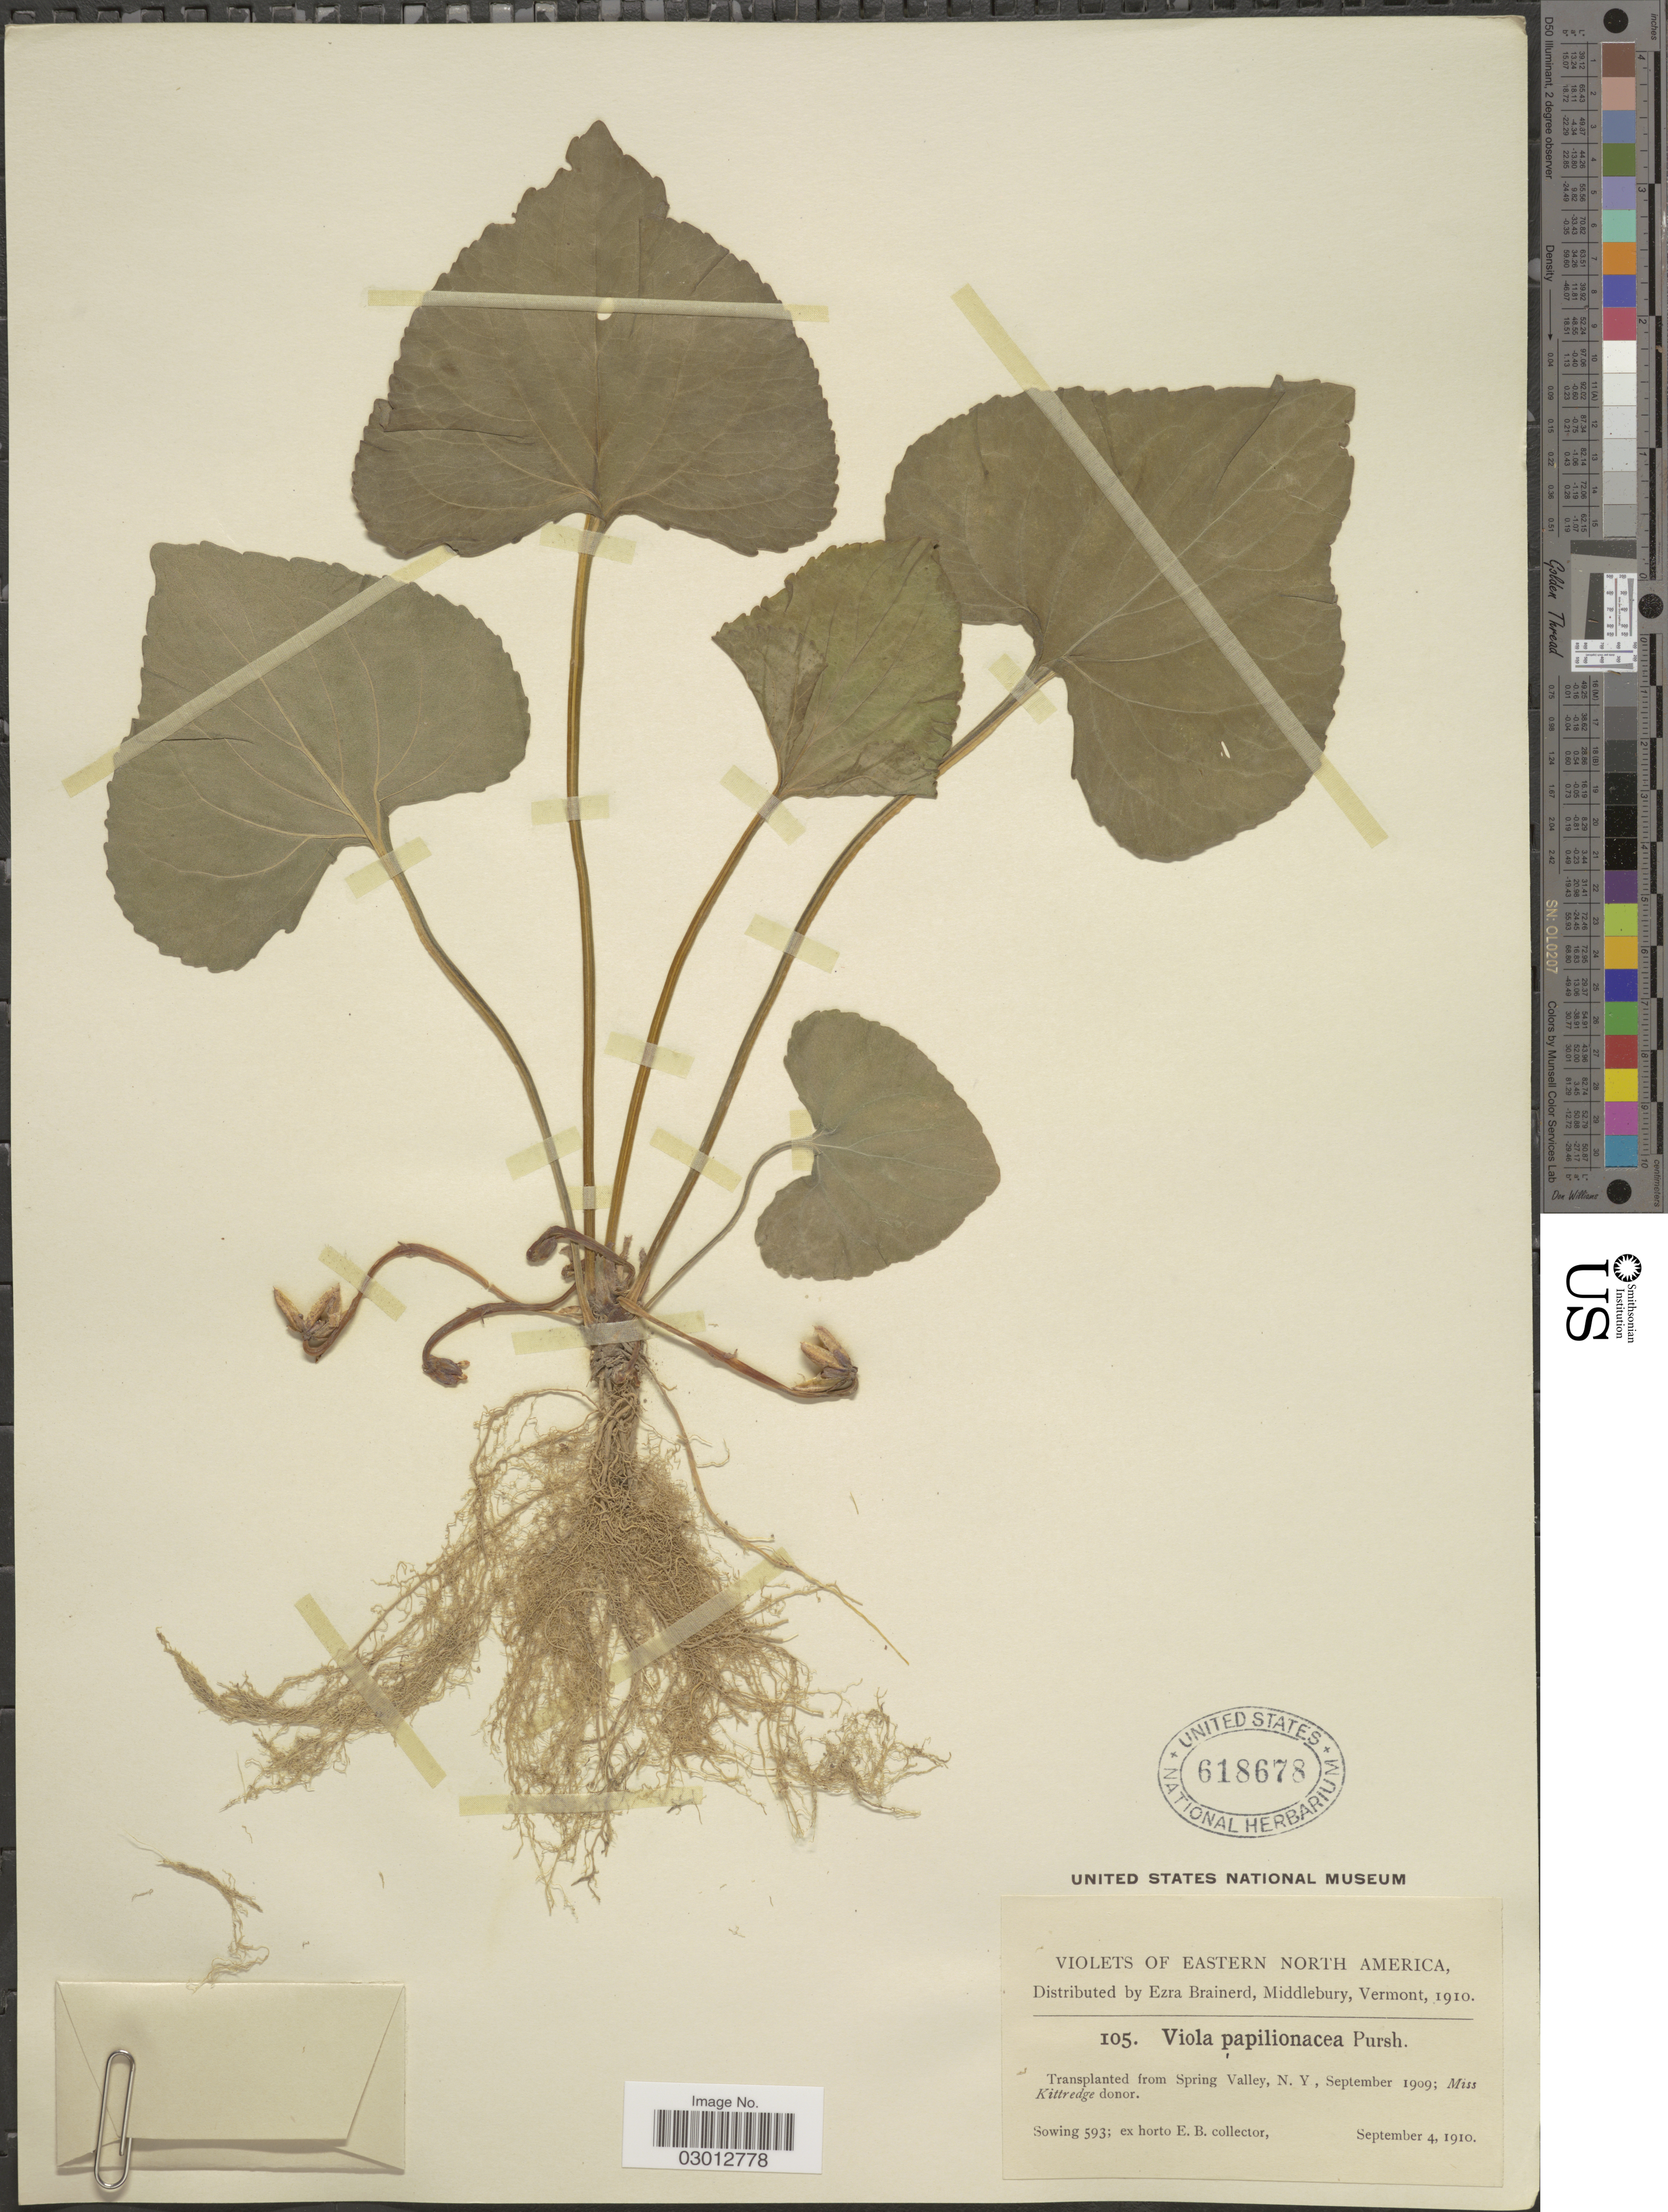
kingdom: Plantae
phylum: Tracheophyta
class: Magnoliopsida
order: Malpighiales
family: Violaceae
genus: Viola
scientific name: Viola papilionacea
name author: Pursh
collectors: ex herb. Ezra Brainerd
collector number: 105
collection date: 1910-09-04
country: United States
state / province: New York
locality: Eastern North America. Transplanted from Spring Valley, N. Y.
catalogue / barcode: US 618678